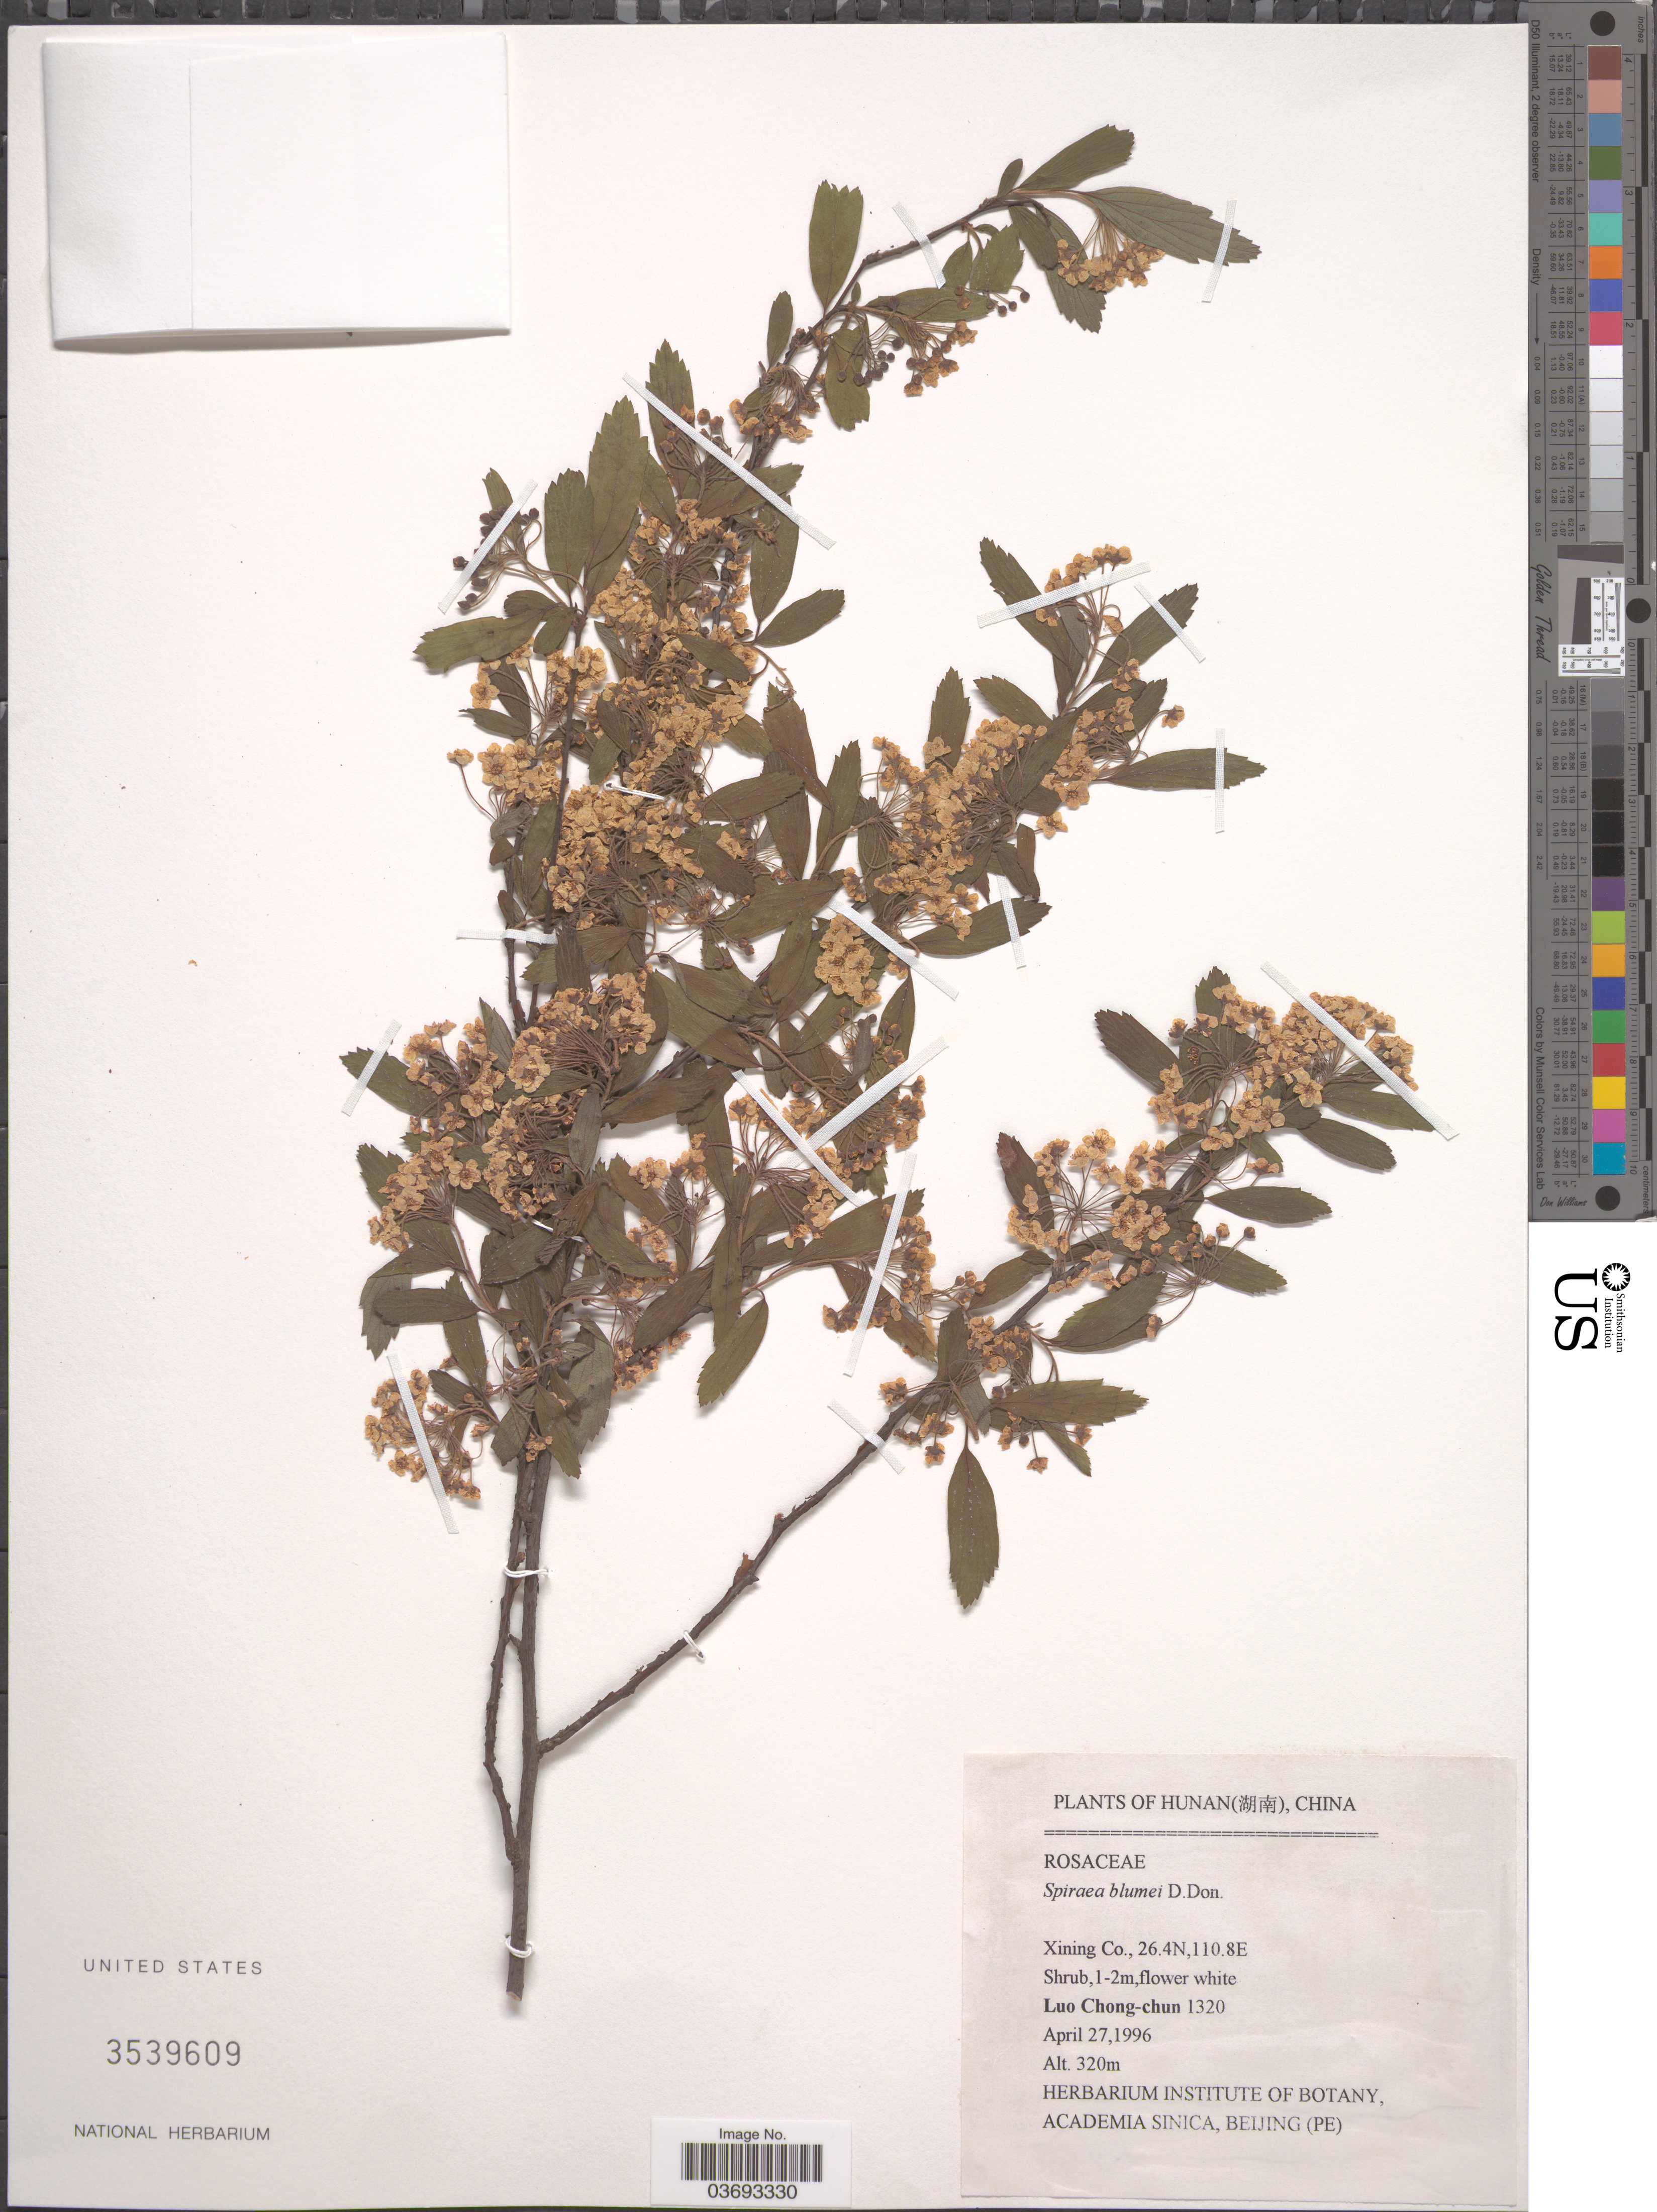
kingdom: Plantae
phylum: Tracheophyta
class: Magnoliopsida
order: Rosales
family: Rosaceae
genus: Spiraea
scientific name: Spiraea blumei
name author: G. Don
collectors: L. Chong-Chun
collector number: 1320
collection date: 1996-04-27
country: China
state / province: Hunan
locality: Xining Co.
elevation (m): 320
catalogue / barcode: US 3539609